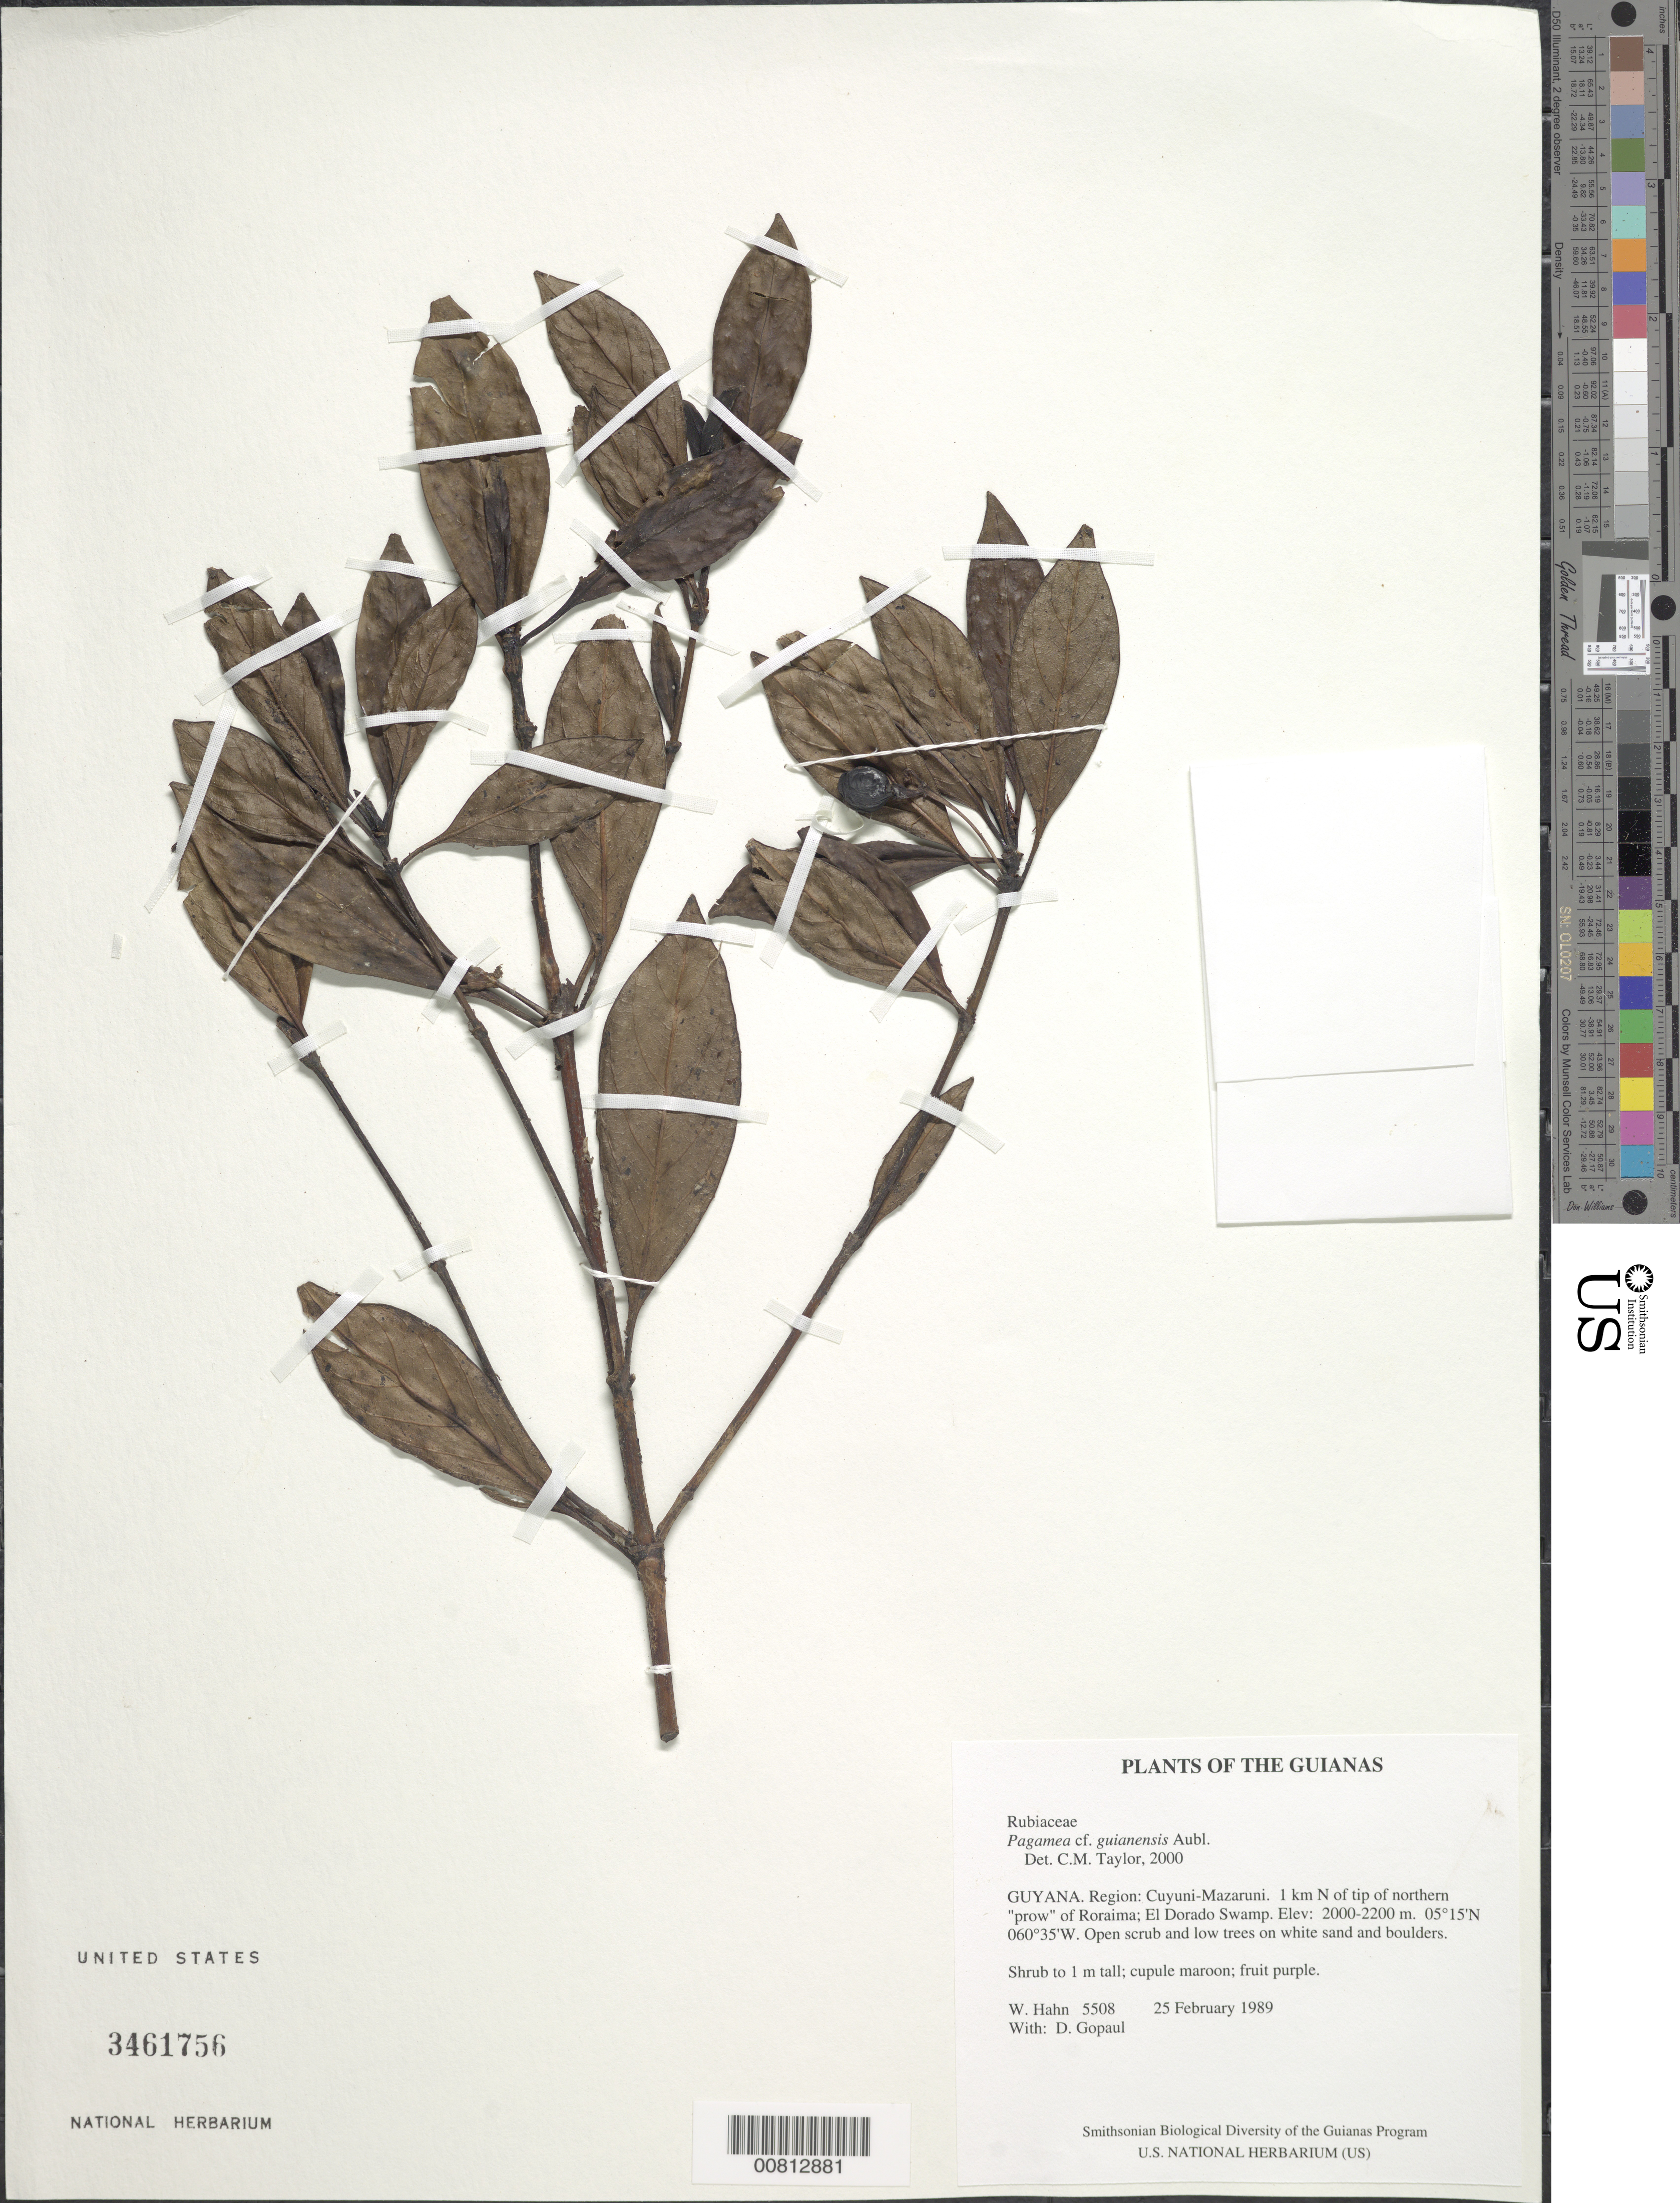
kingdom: Plantae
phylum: Tracheophyta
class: Magnoliopsida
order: Gentianales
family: Rubiaceae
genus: Psychotria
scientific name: Psychotria barbiflora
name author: DC.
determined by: Taylor, Charlotte M.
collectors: H. D. Clarke, T. Hollowell, K. David, C. Chin & C. Perry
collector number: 5508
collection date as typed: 8 July 1997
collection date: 1997-07-08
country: Guyana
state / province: Cuyuni-Mazaruni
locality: Paruima, 12 km W; between Ararata scrub area and Waukauyengtipu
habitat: Dense forest on white sand, with Sloanea, Eperua & Dicymbe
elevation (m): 850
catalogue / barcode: US 3461756